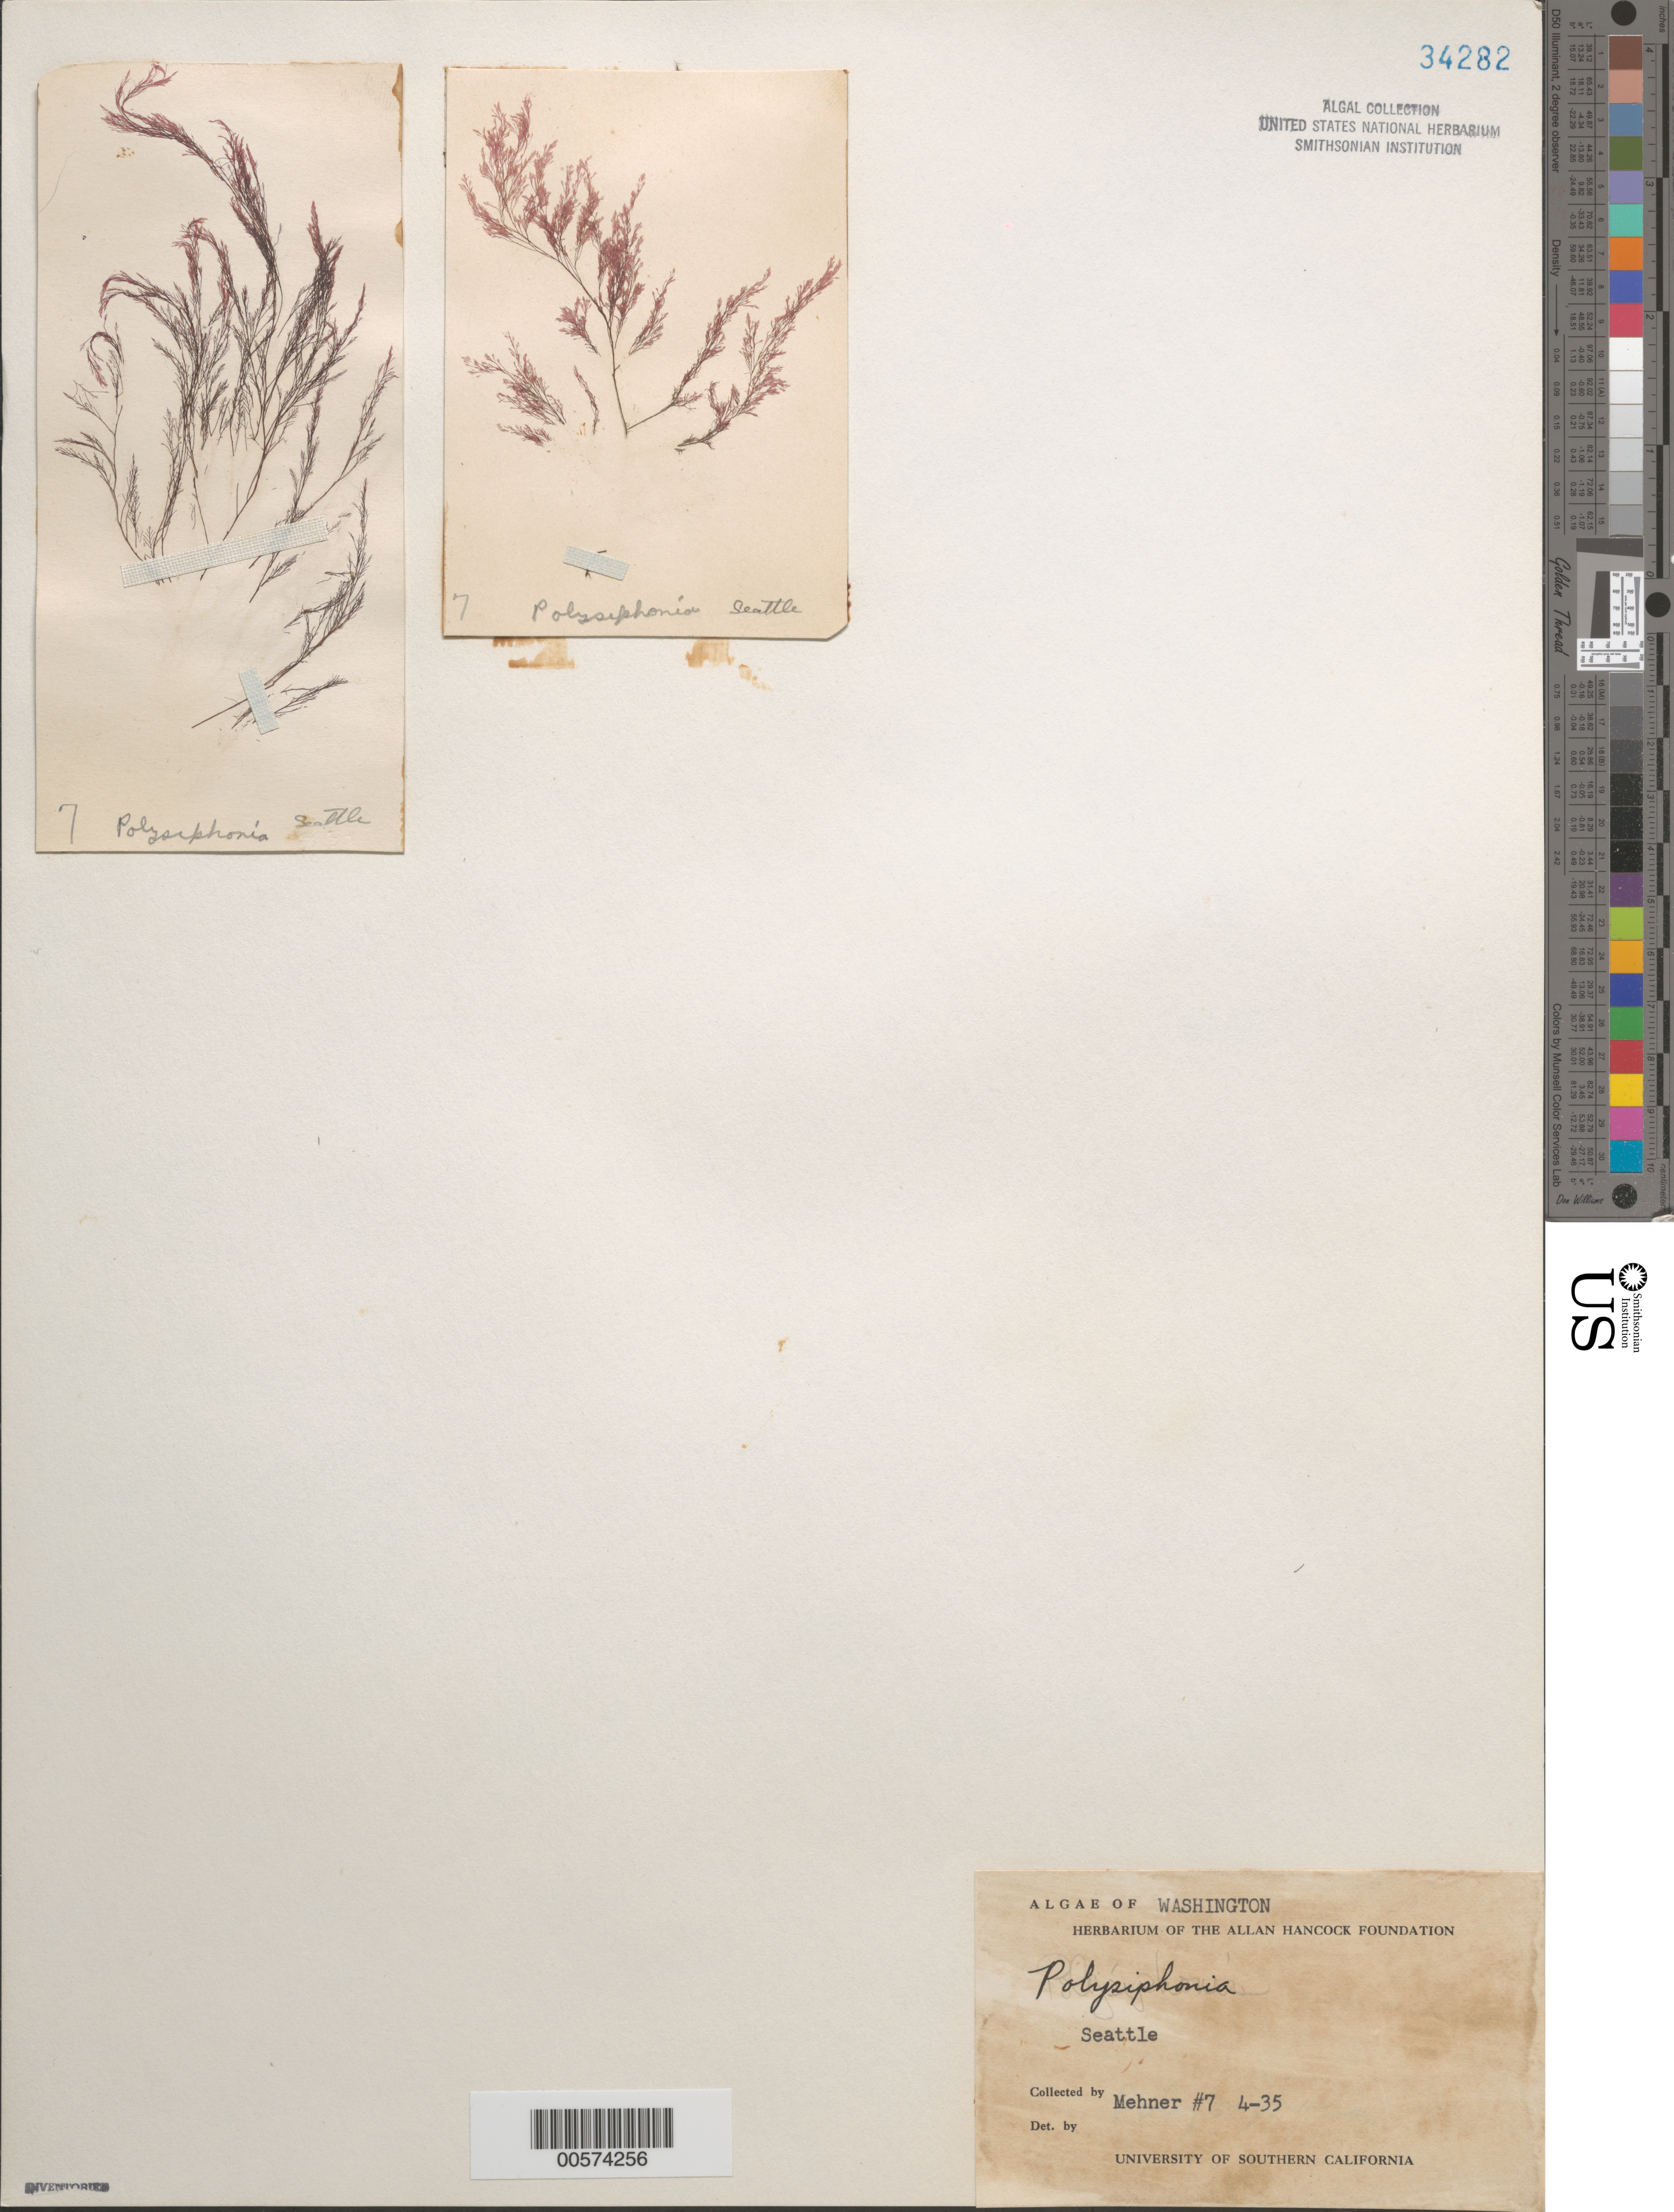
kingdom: Plantae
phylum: Rhodophyta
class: Florideophyceae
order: Ceramiales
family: Rhodomelaceae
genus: Polysiphonia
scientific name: Polysiphonia sp.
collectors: A. Mehner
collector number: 7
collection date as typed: Apr 1935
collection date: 1935-04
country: United States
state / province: Washington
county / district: King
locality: Seattle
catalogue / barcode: US 34282